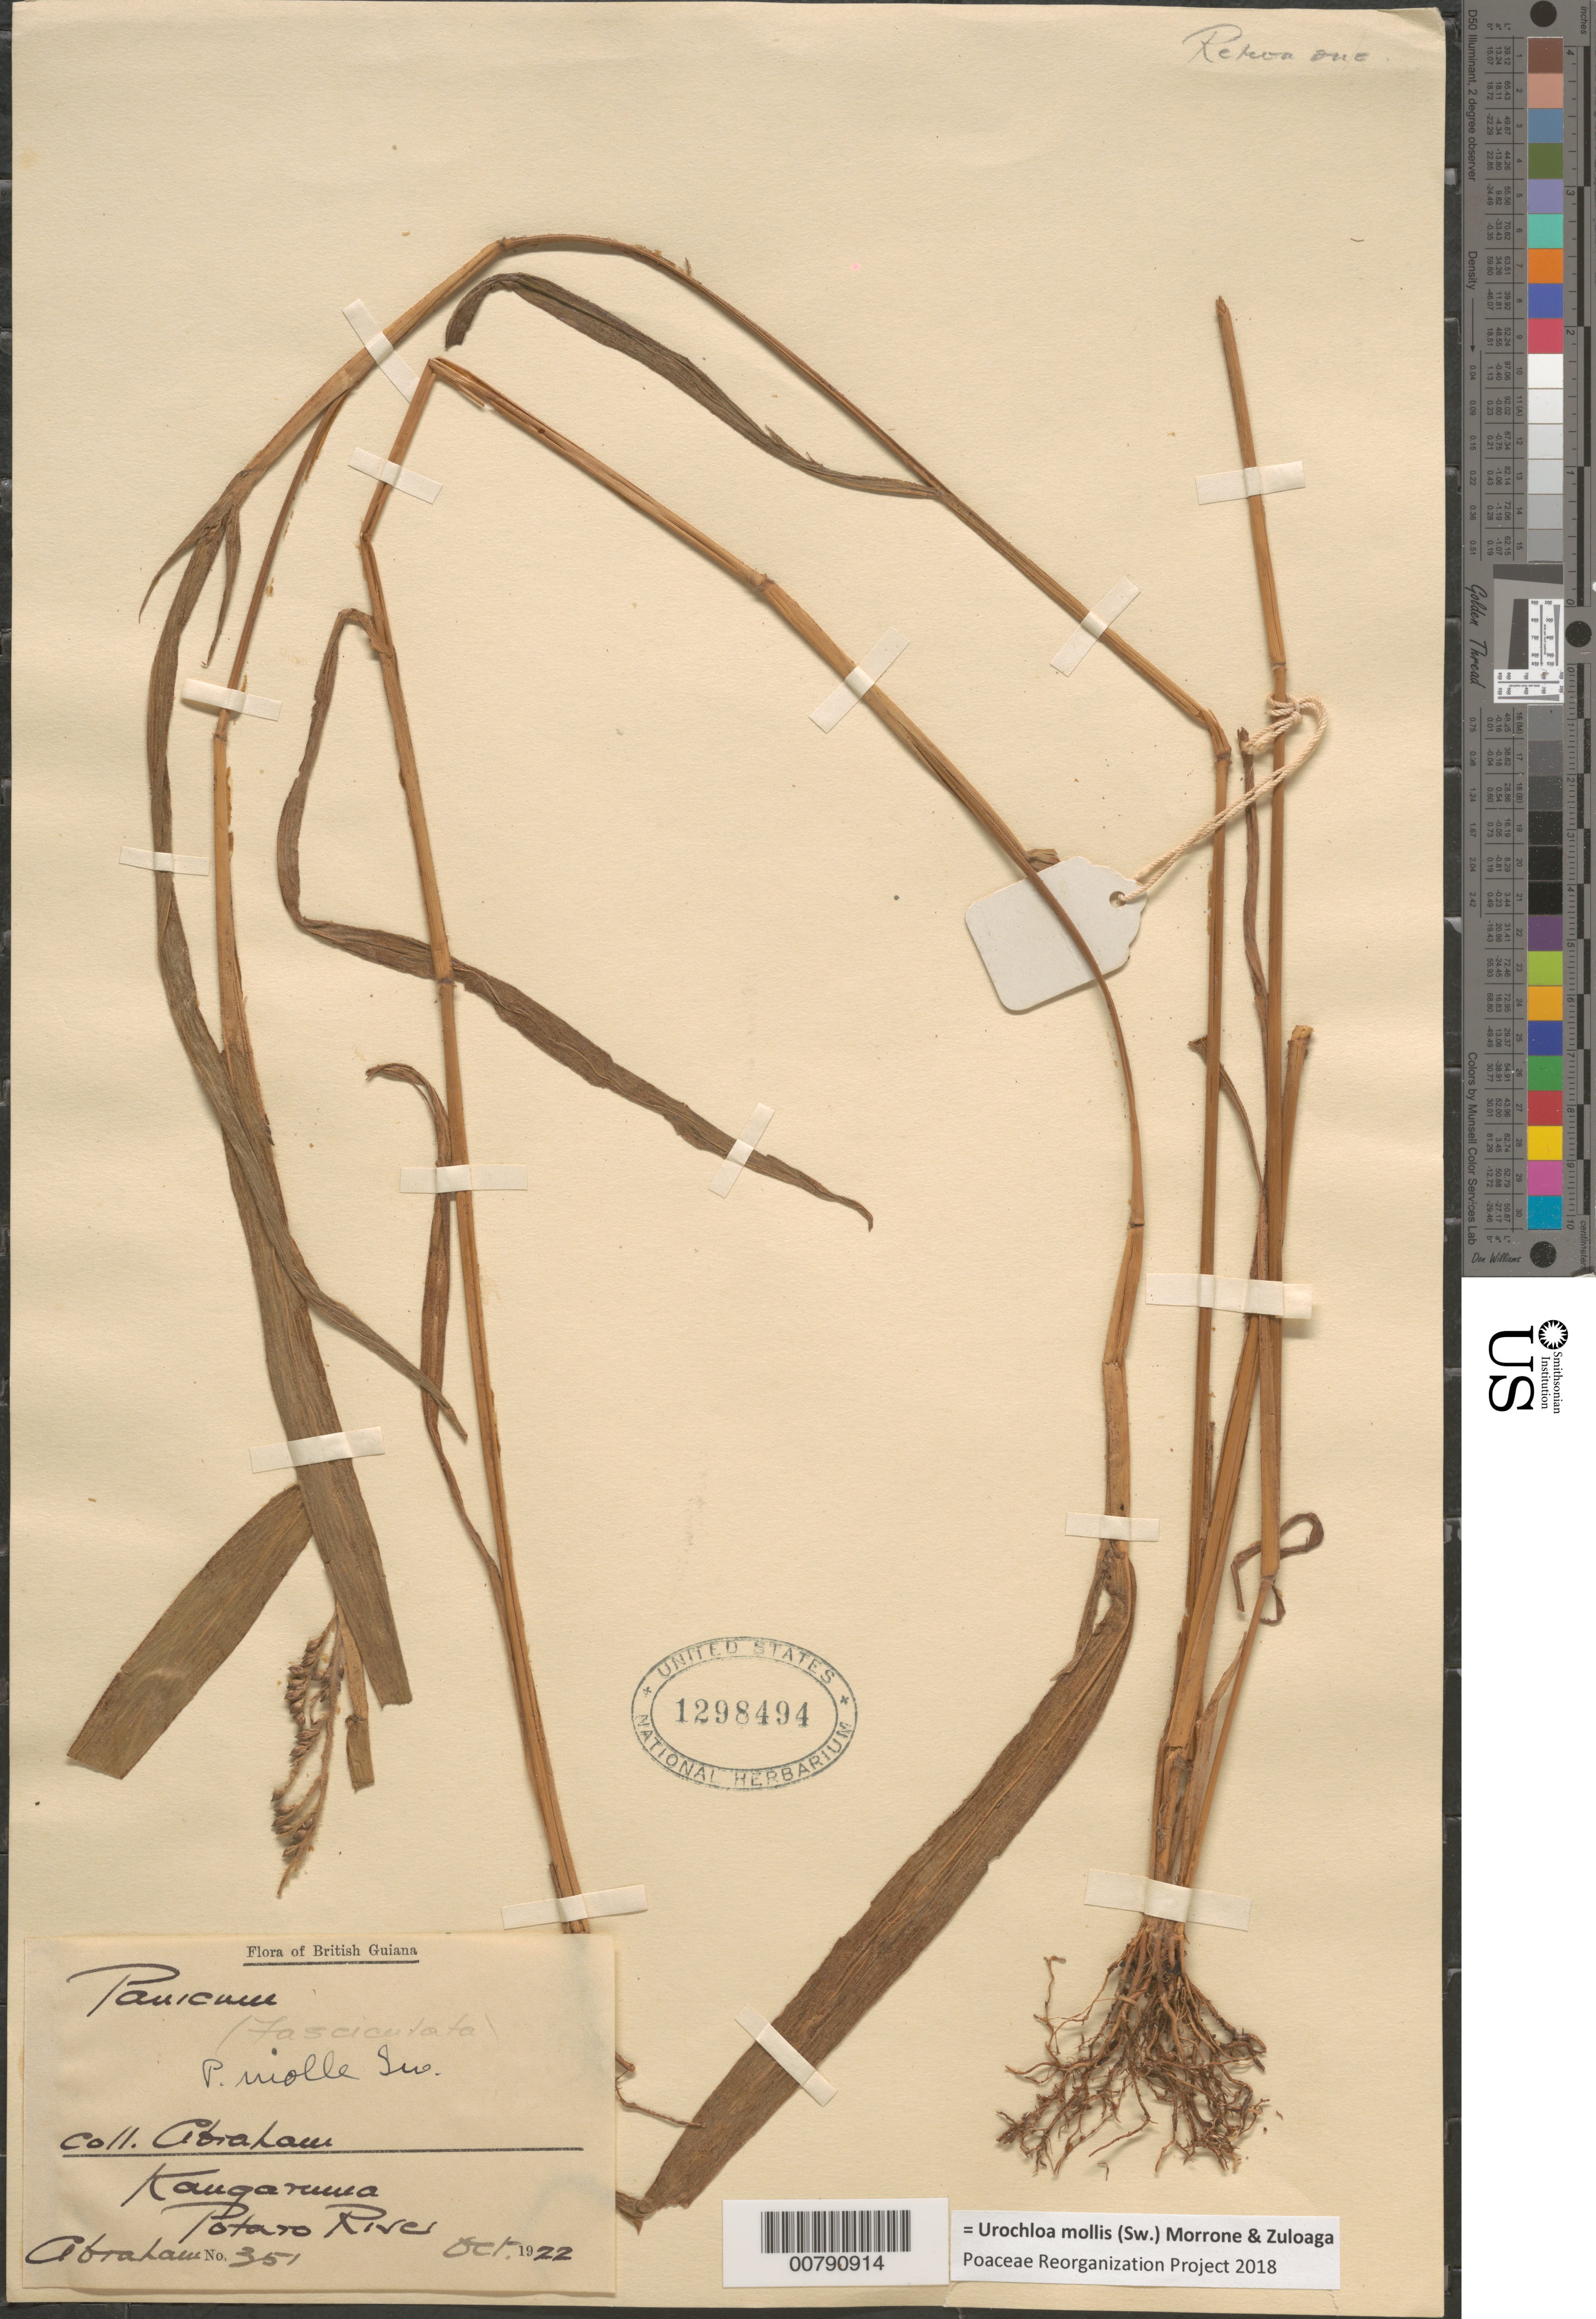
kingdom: Plantae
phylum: Tracheophyta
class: Liliopsida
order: Poales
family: Poaceae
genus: Brachiaria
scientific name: Brachiaria mollis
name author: (Sw.) Parodi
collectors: A. A. Abraham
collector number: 351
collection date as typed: Oct-22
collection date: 1922-10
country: Guyana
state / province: Potaro-Siparuni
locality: Kangaruma, Potaro River, Essequibo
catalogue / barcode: US 1298494